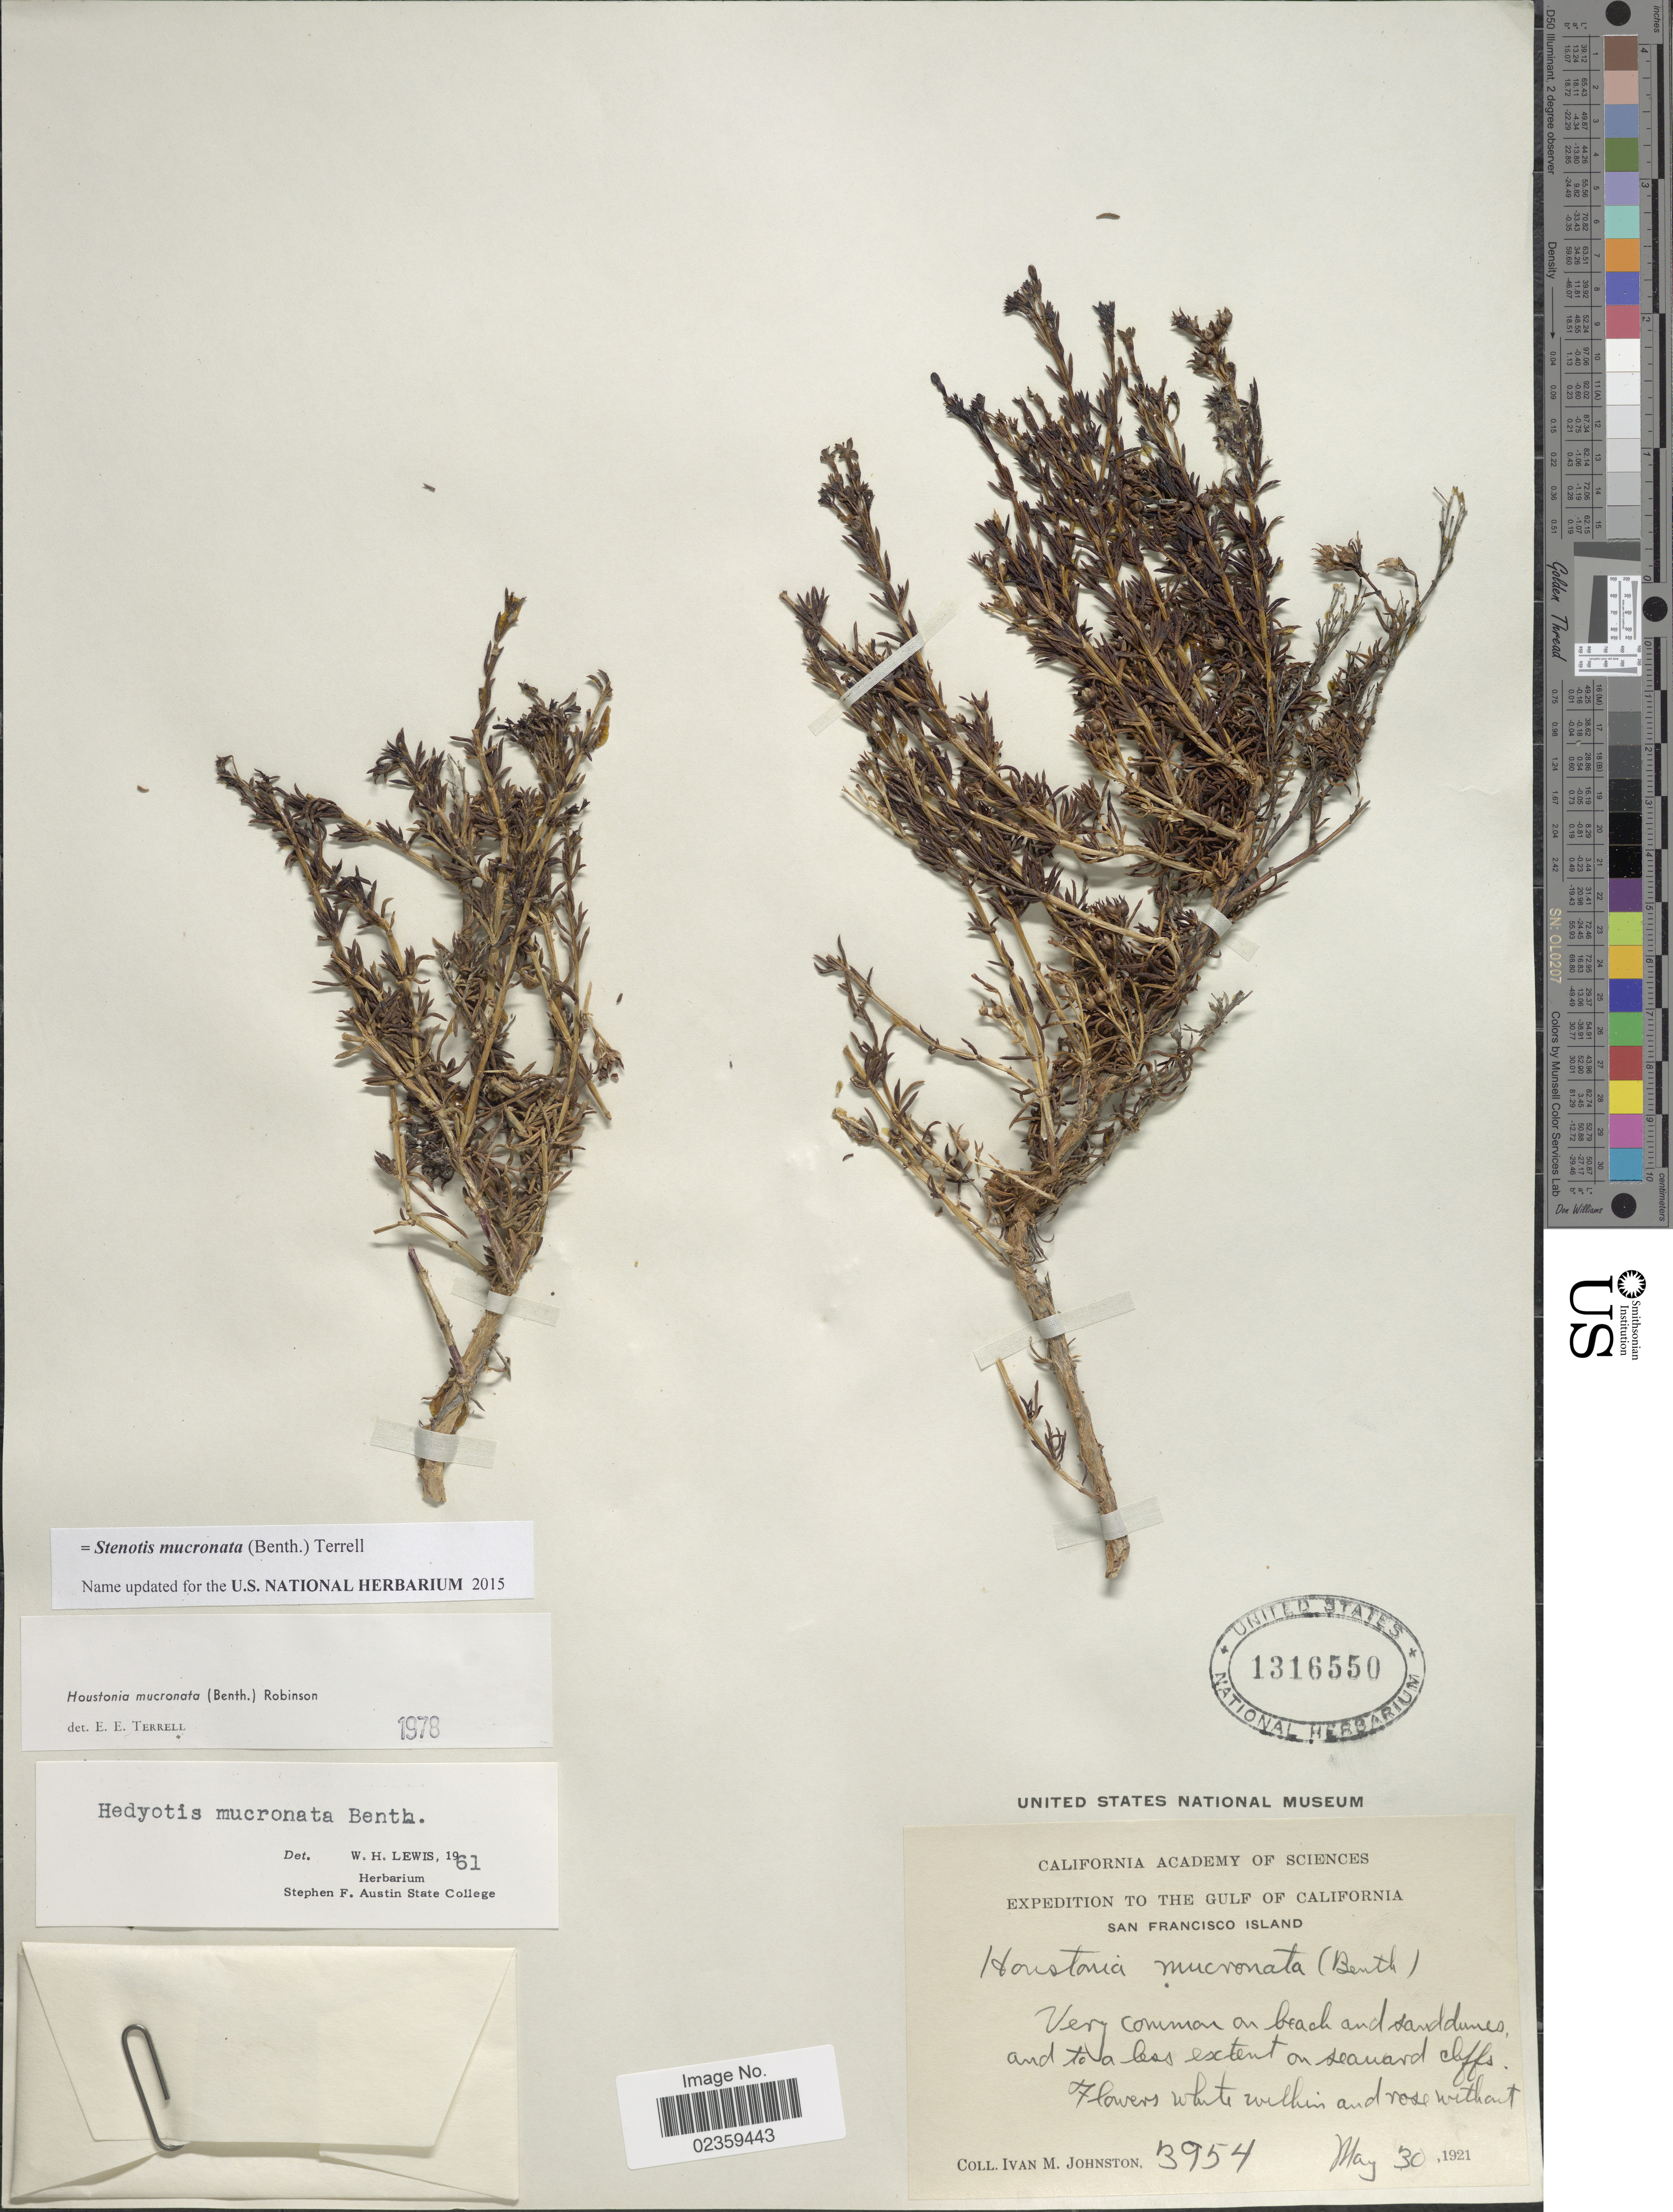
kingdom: Plantae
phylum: Tracheophyta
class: Magnoliopsida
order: Gentianales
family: Rubiaceae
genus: Stenotis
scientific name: Stenotis mucronata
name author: (Benth.) Terrell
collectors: I.M. Johnston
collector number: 3954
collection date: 1921-05-30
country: United States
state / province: California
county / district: San Francisco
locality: Gulf of California. San Francisco Island.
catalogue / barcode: US 1316550